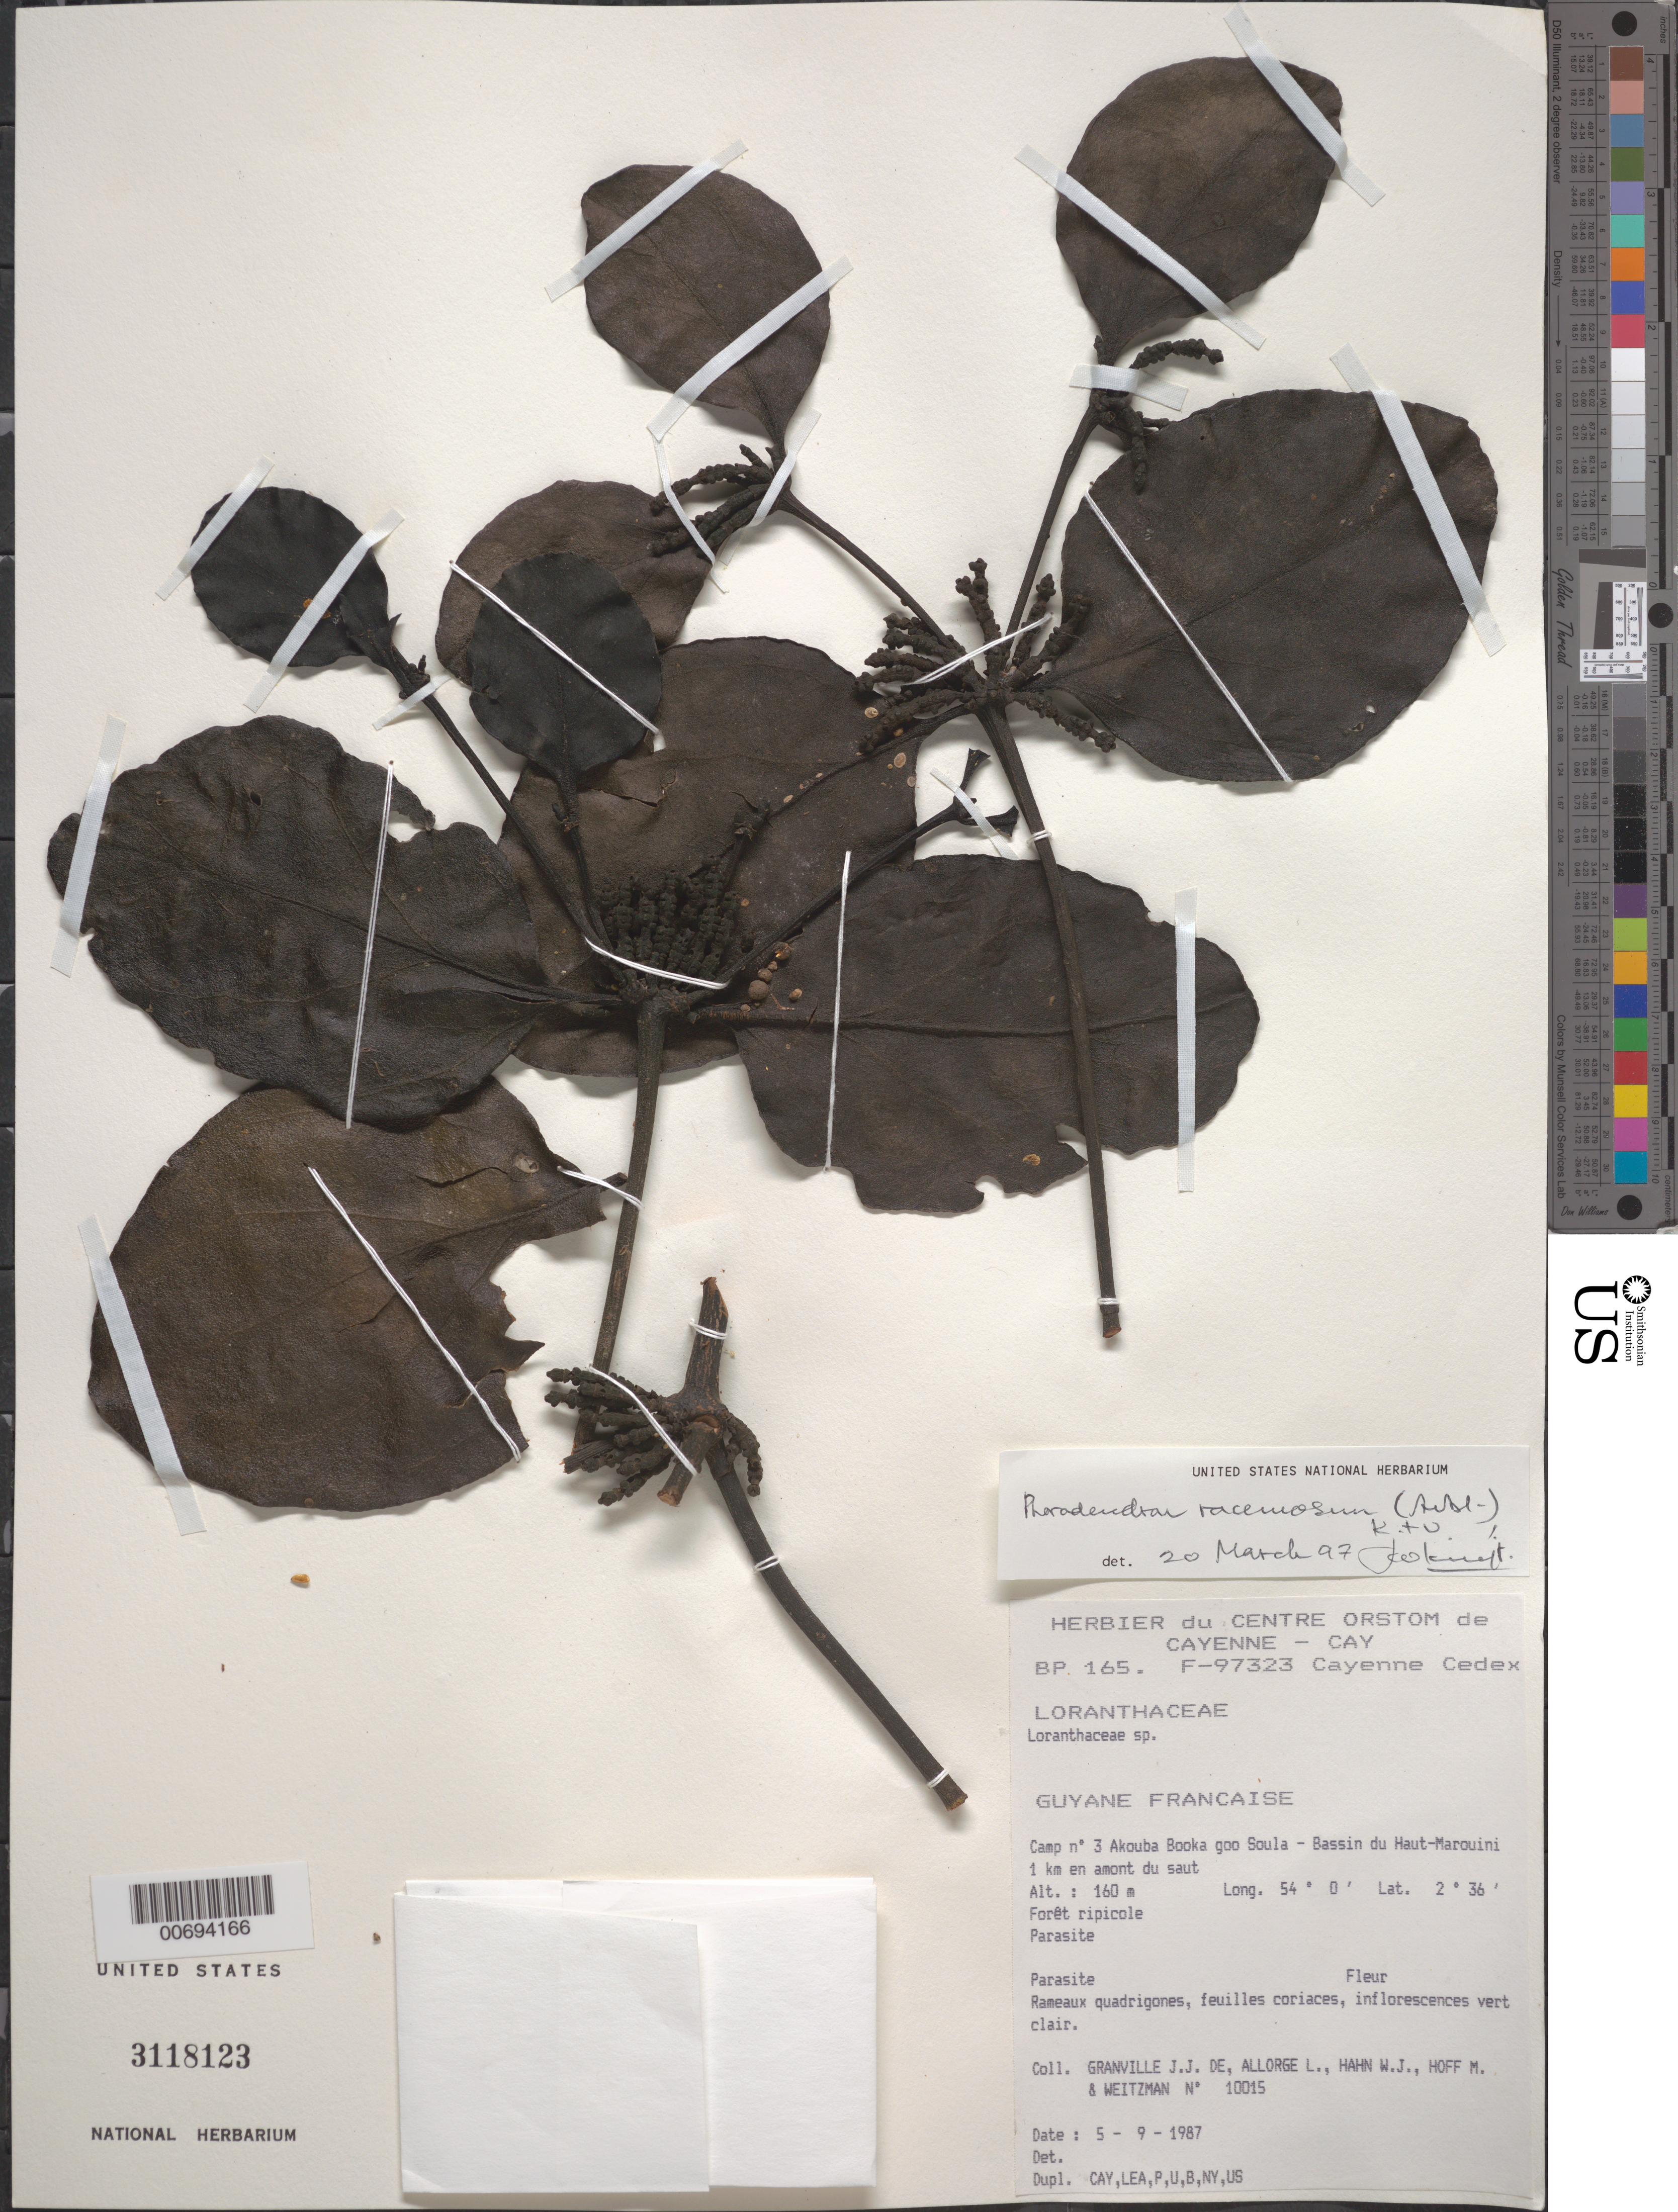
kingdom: Plantae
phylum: Tracheophyta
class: Magnoliopsida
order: Santalales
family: Viscaceae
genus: Phoradendron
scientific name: Phoradendron racemosum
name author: (Aubl.) Krug & Urb.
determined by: Kuijt, Job, (CANADA)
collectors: J.-J. de Granville, L. Allorge, W. J. Hahn, M. Hoff & A. L. Weitzman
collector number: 10015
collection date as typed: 5-Sep-87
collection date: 1987-09-05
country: French Guiana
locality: Akouba Booka goo Soula, Camp #3, Bassin du Haut Marouini. 1 km en amont du saut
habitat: Riparian forest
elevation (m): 160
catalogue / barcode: US 3118123